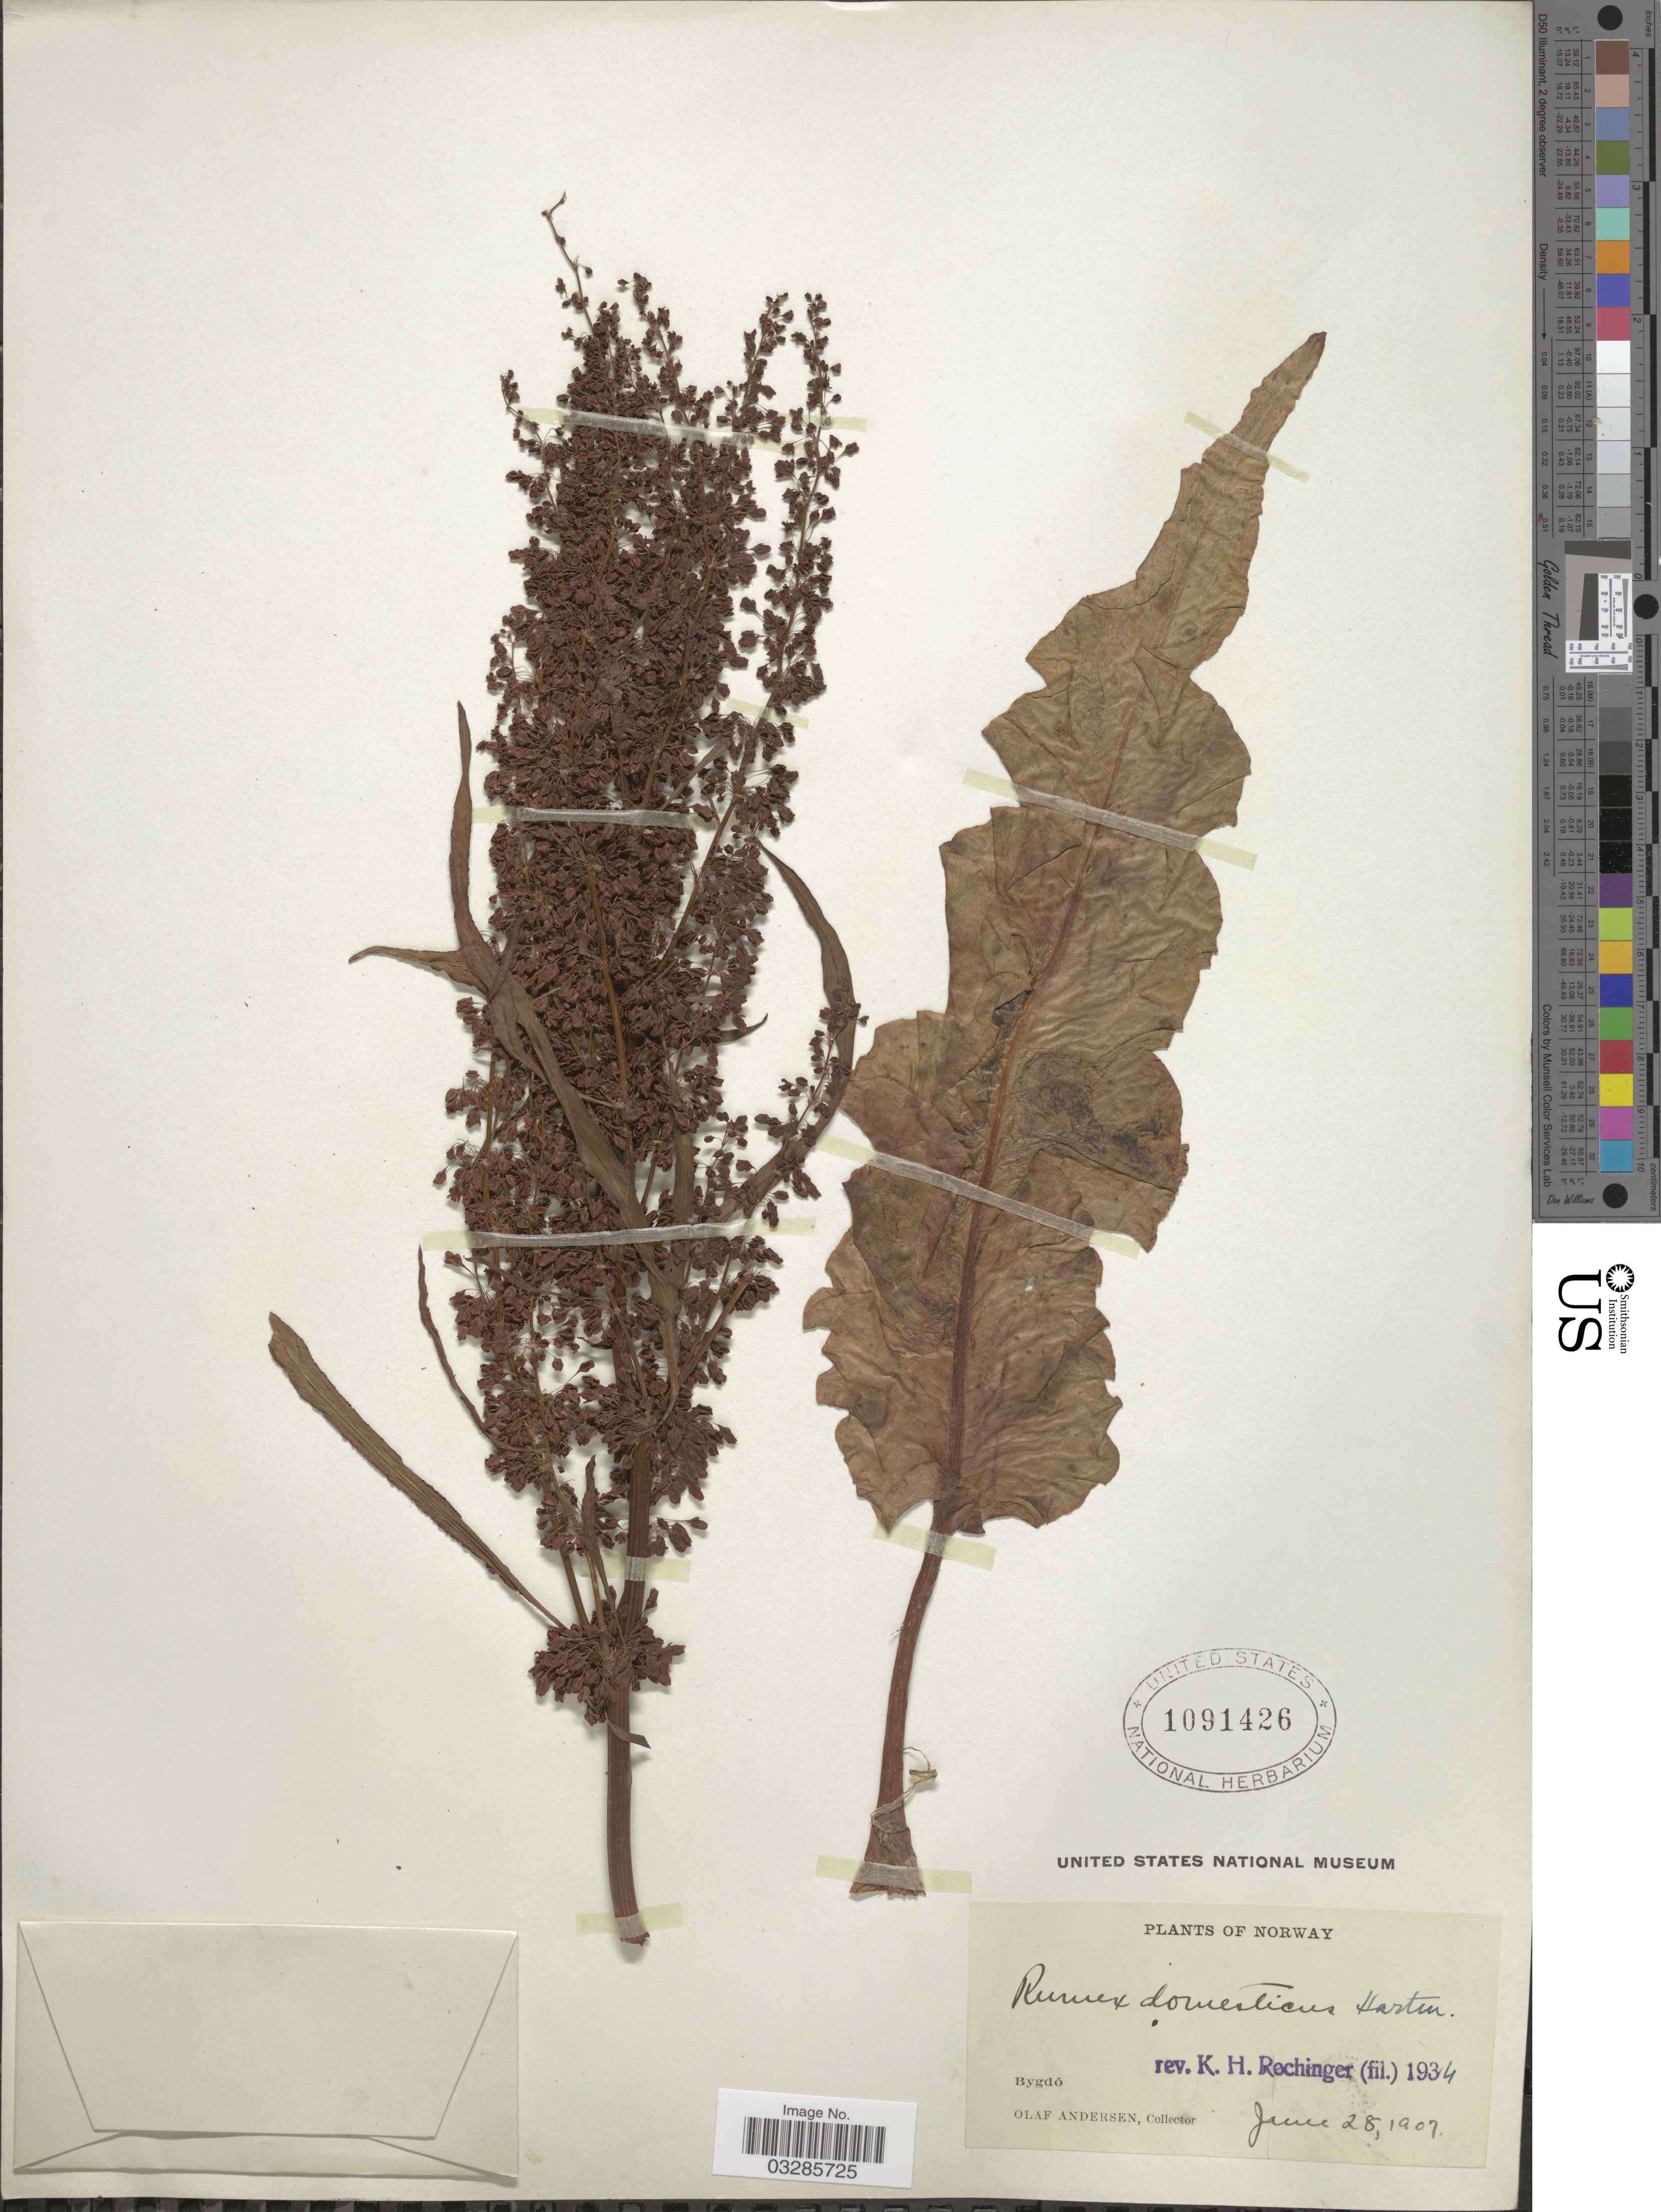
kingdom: Plantae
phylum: Tracheophyta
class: Magnoliopsida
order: Caryophyllales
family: Polygonaceae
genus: Rumex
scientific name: Rumex domesticus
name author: Hartm.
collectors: O. Andersen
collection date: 1907-06-28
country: Norway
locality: Bygdó.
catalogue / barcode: US 1091426